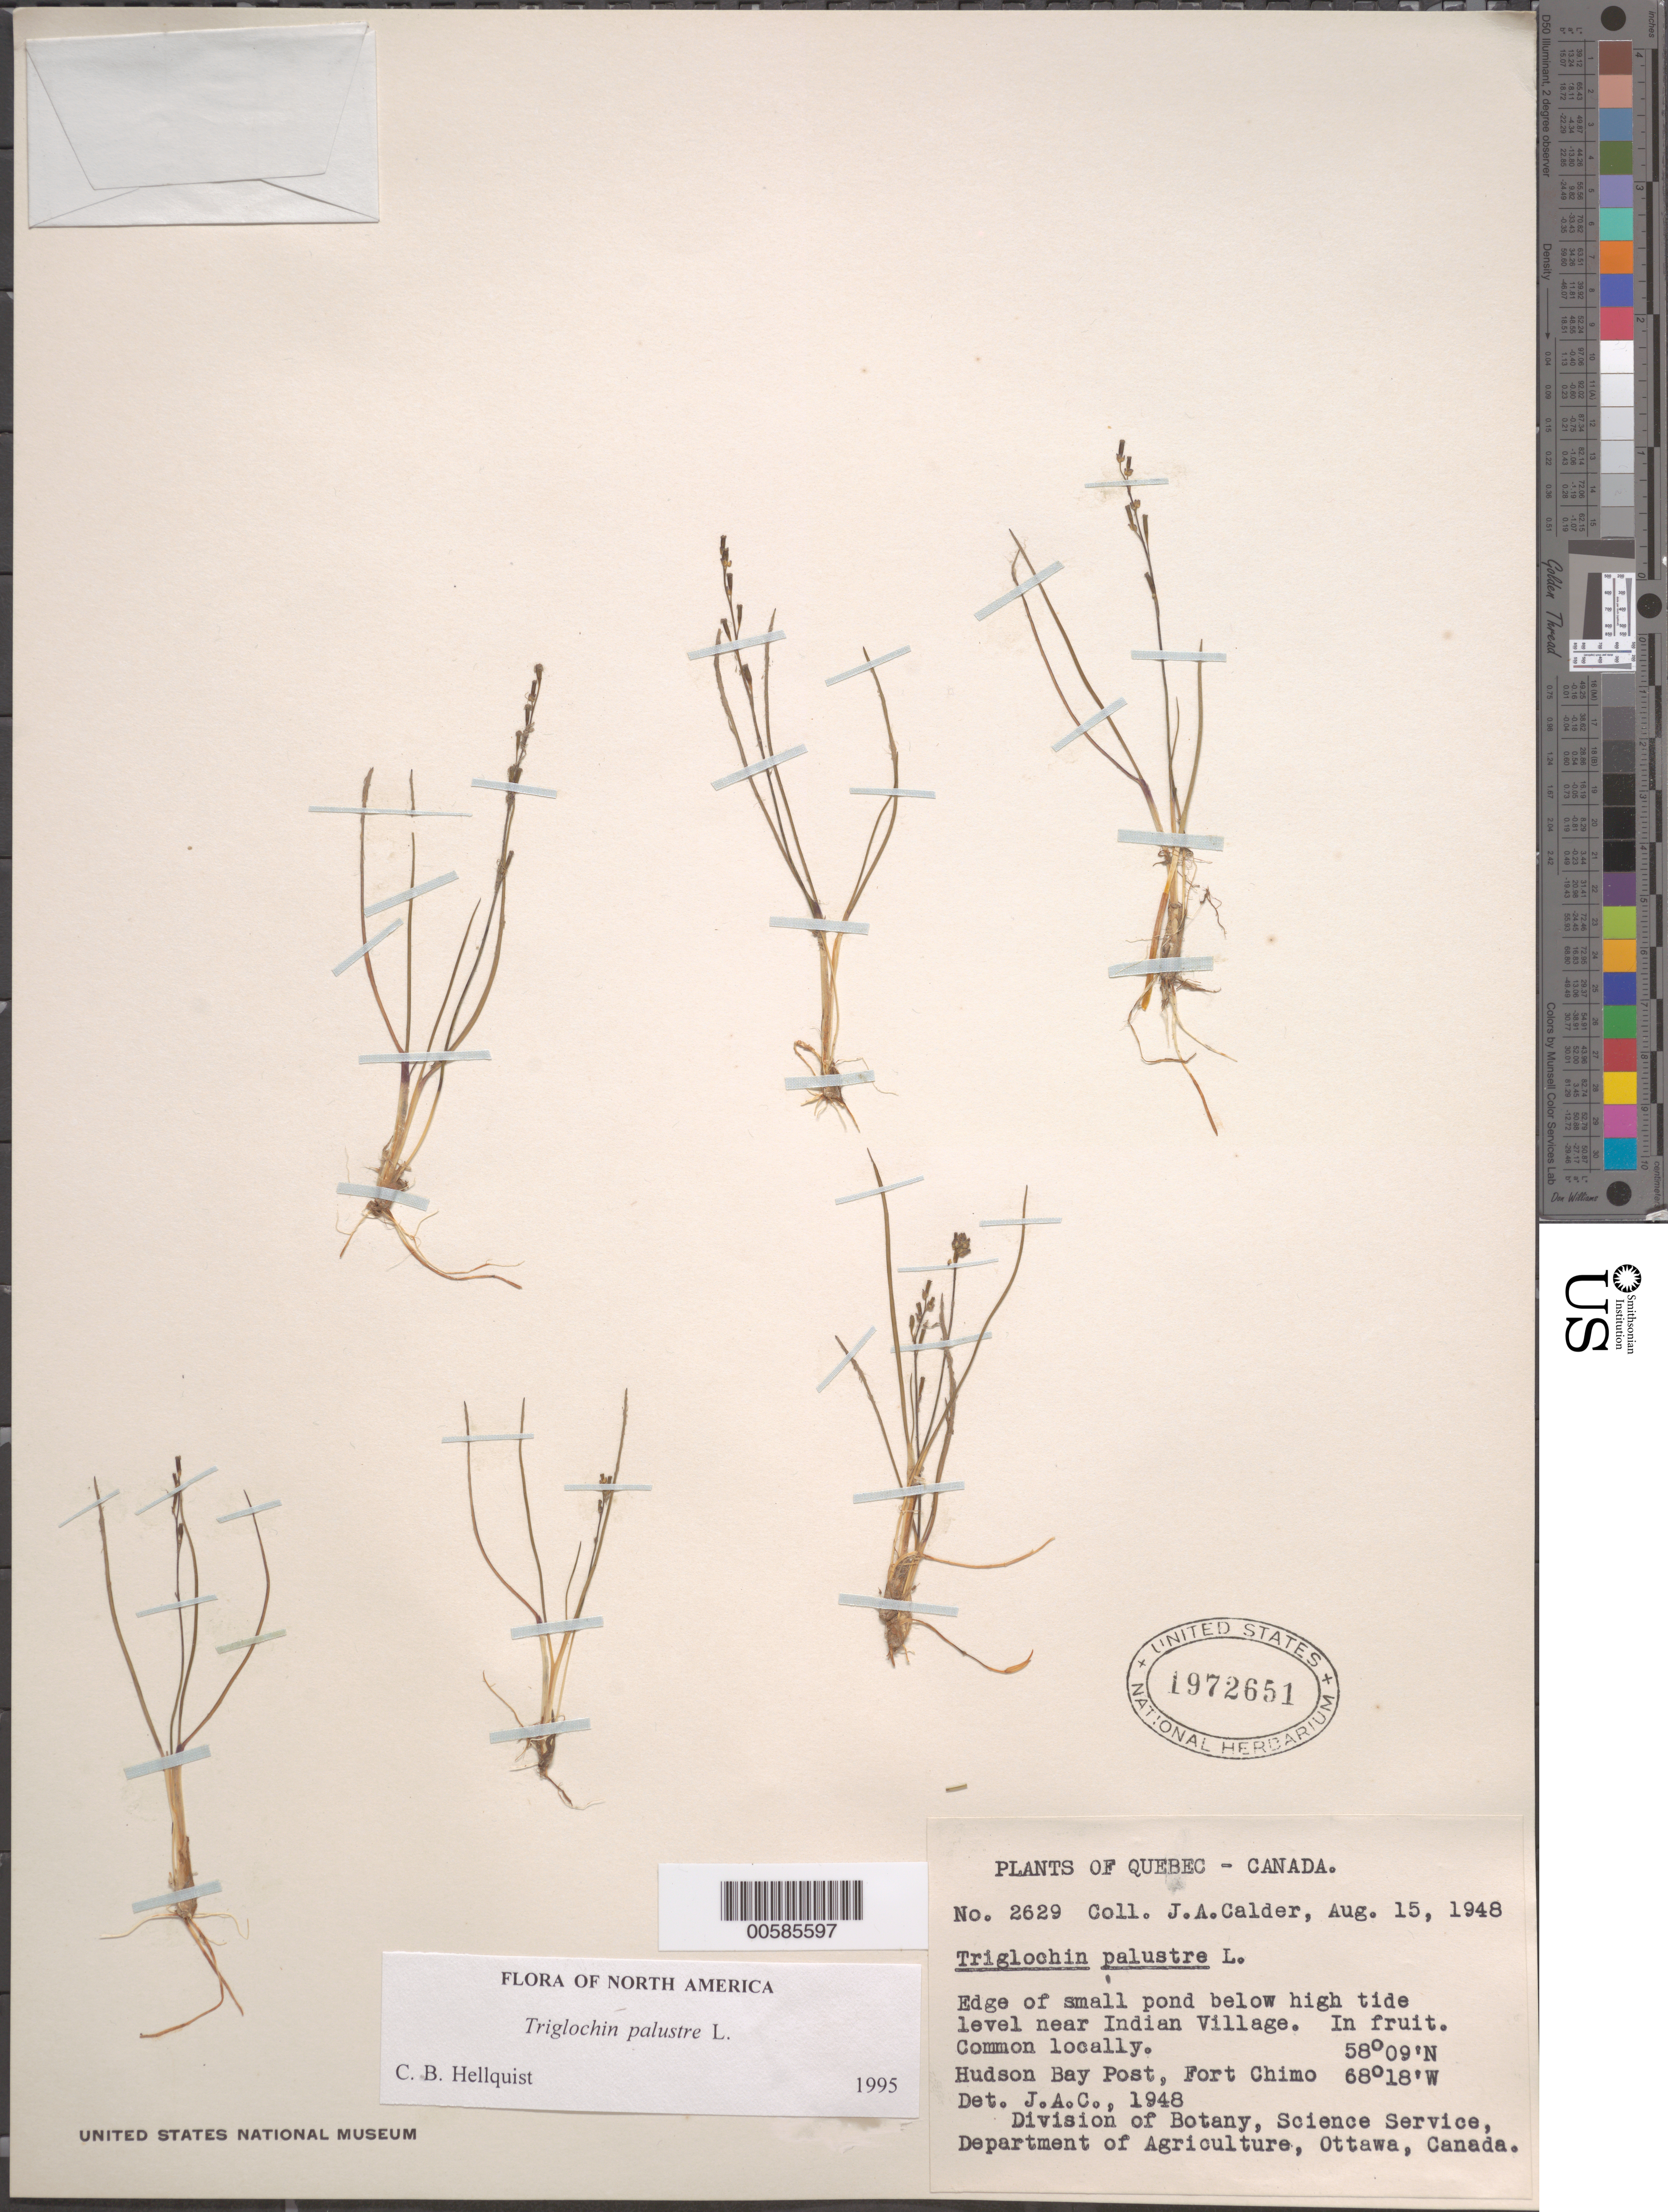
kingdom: Plantae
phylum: Tracheophyta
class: Liliopsida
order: Alismatales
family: Juncaginaceae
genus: Triglochin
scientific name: Triglochin palustris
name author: L.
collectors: J. A. Calder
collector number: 2629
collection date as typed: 15 Aug 1948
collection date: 1948-08-15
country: Canada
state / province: Quebec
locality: Hudson Bay Post, Fort Chimo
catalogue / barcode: US 1972651